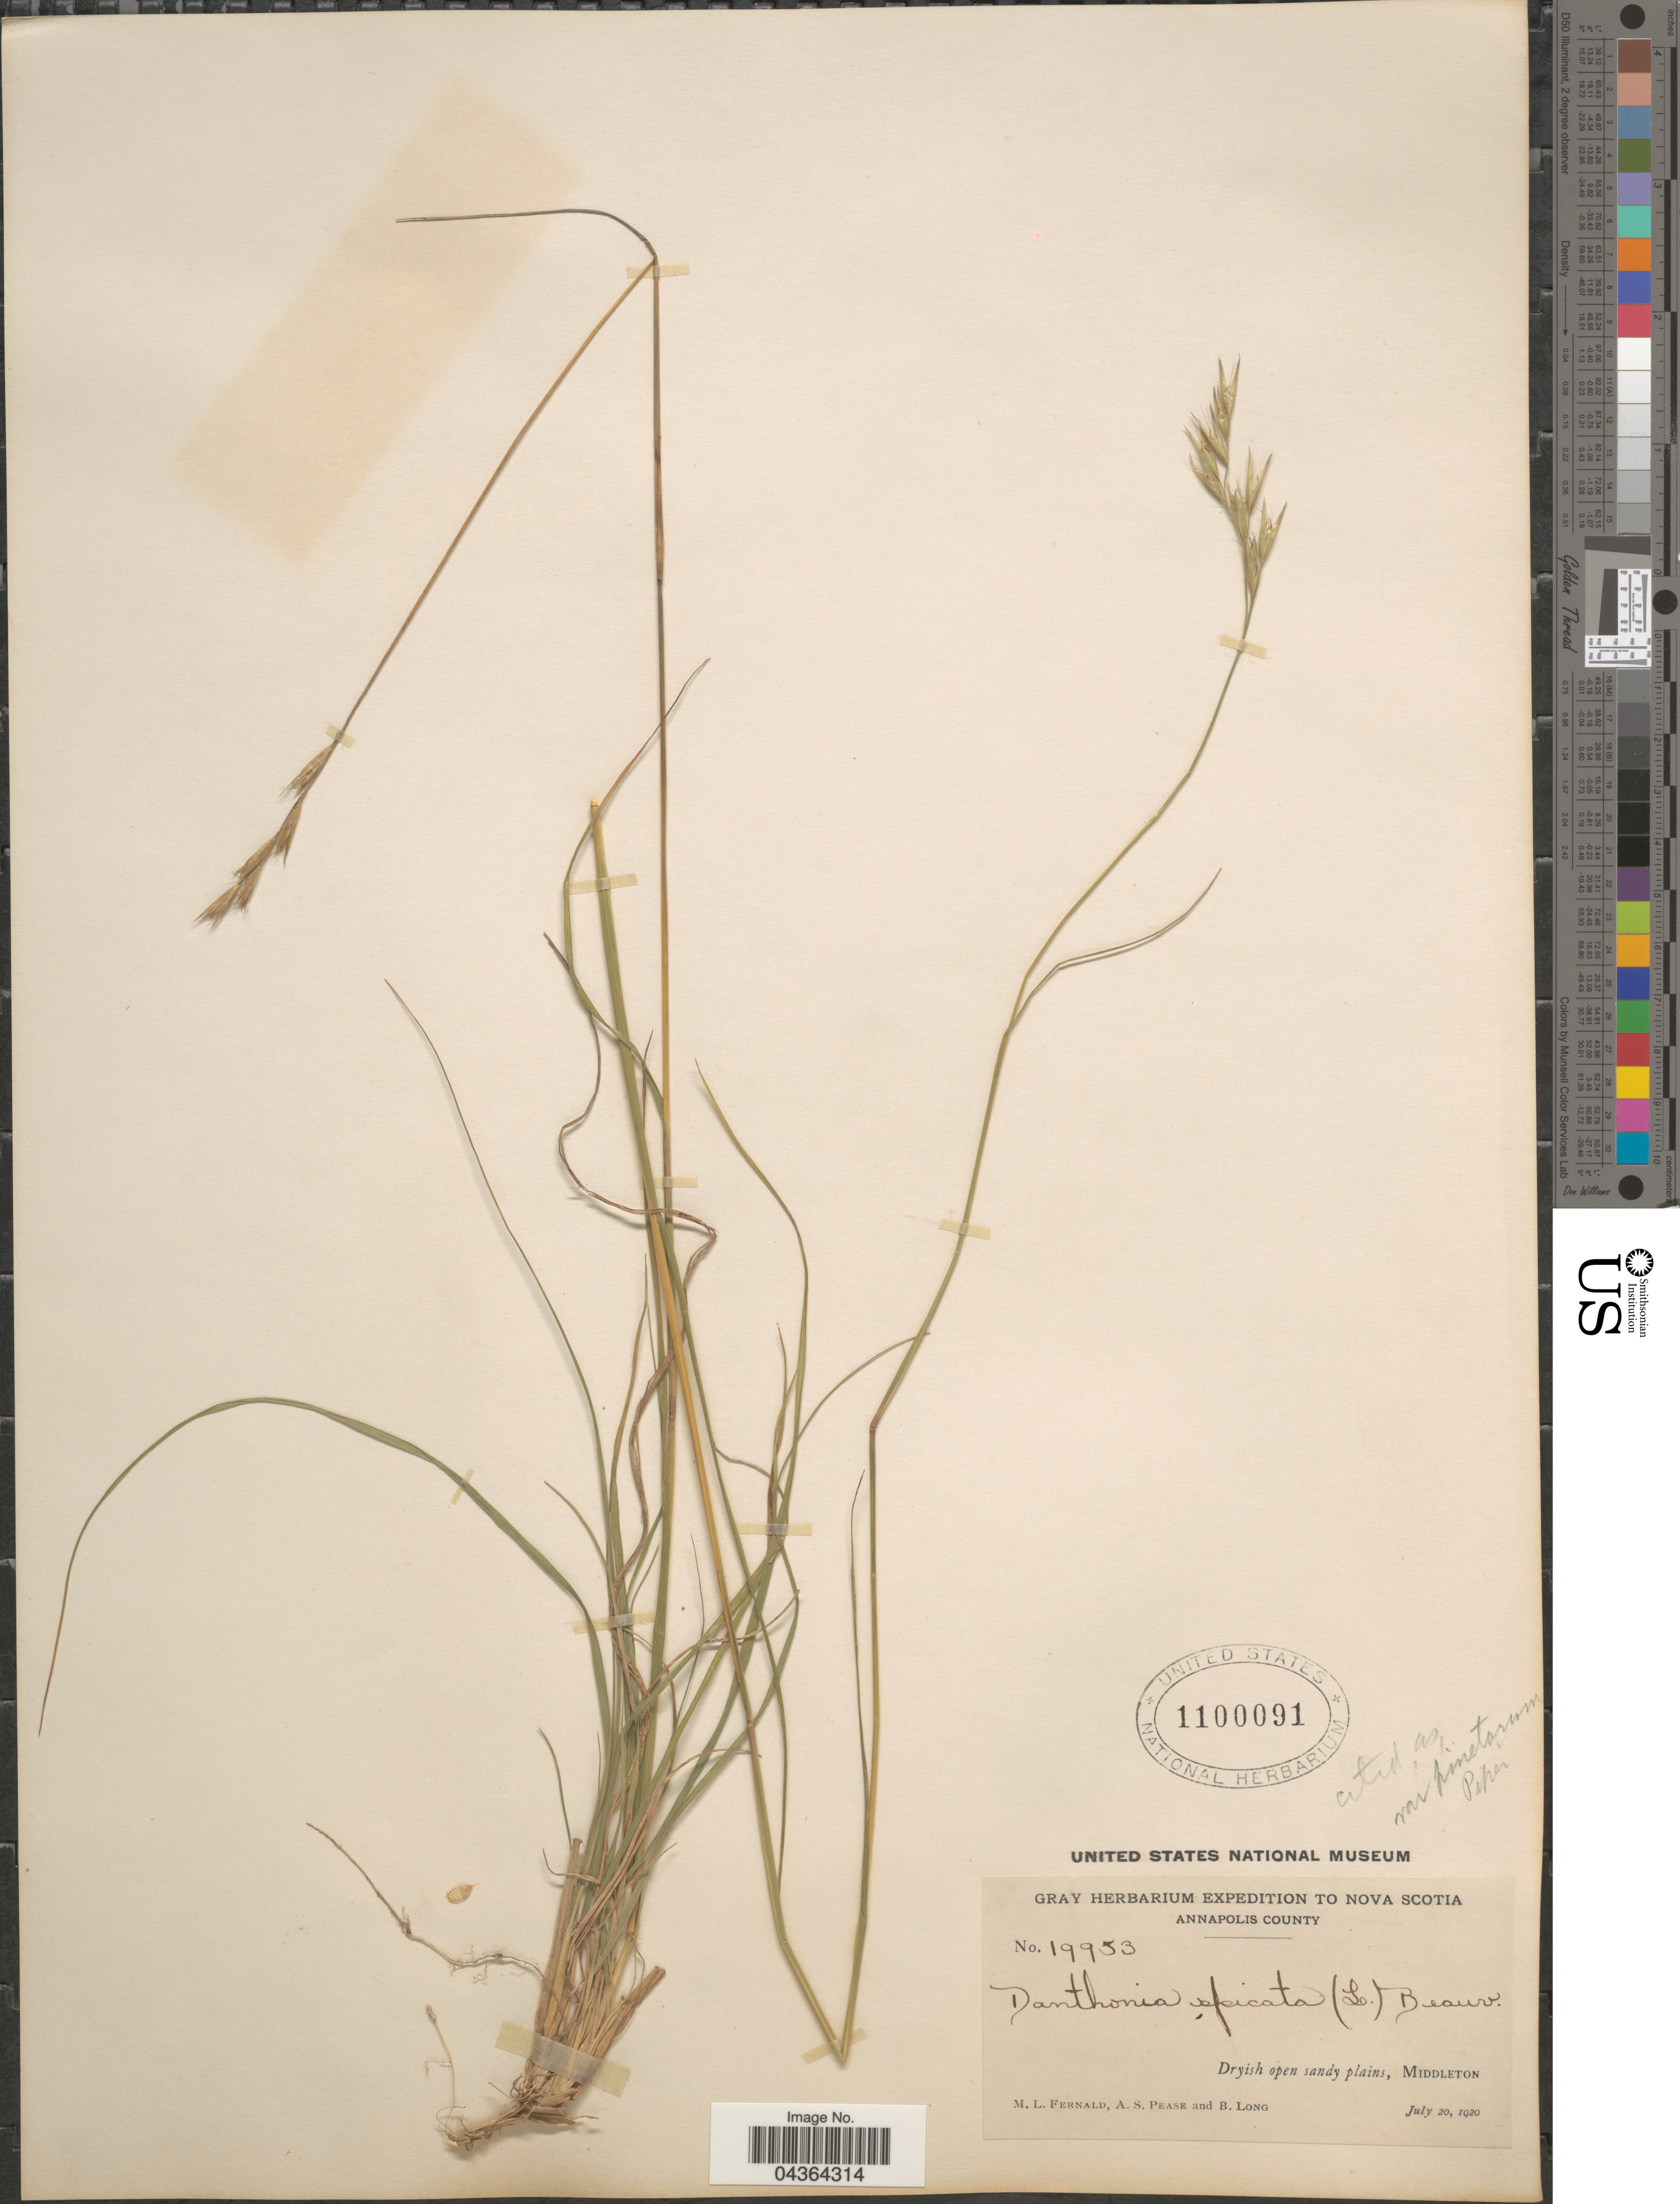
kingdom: Plantae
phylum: Tracheophyta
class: Liliopsida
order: Poales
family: Poaceae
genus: Danthonia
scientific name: Danthonia spicata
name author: (L.) P. Beauv. ex Roem. & Schult.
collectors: M. L. Fernald, A. S. Pease & B. Long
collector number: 19953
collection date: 1920-07-20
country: Canada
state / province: Nova Scotia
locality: Expedition to Nova Scotia. Annapolis County. Dryish open sandy plains, Middleton.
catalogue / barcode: US 1100091